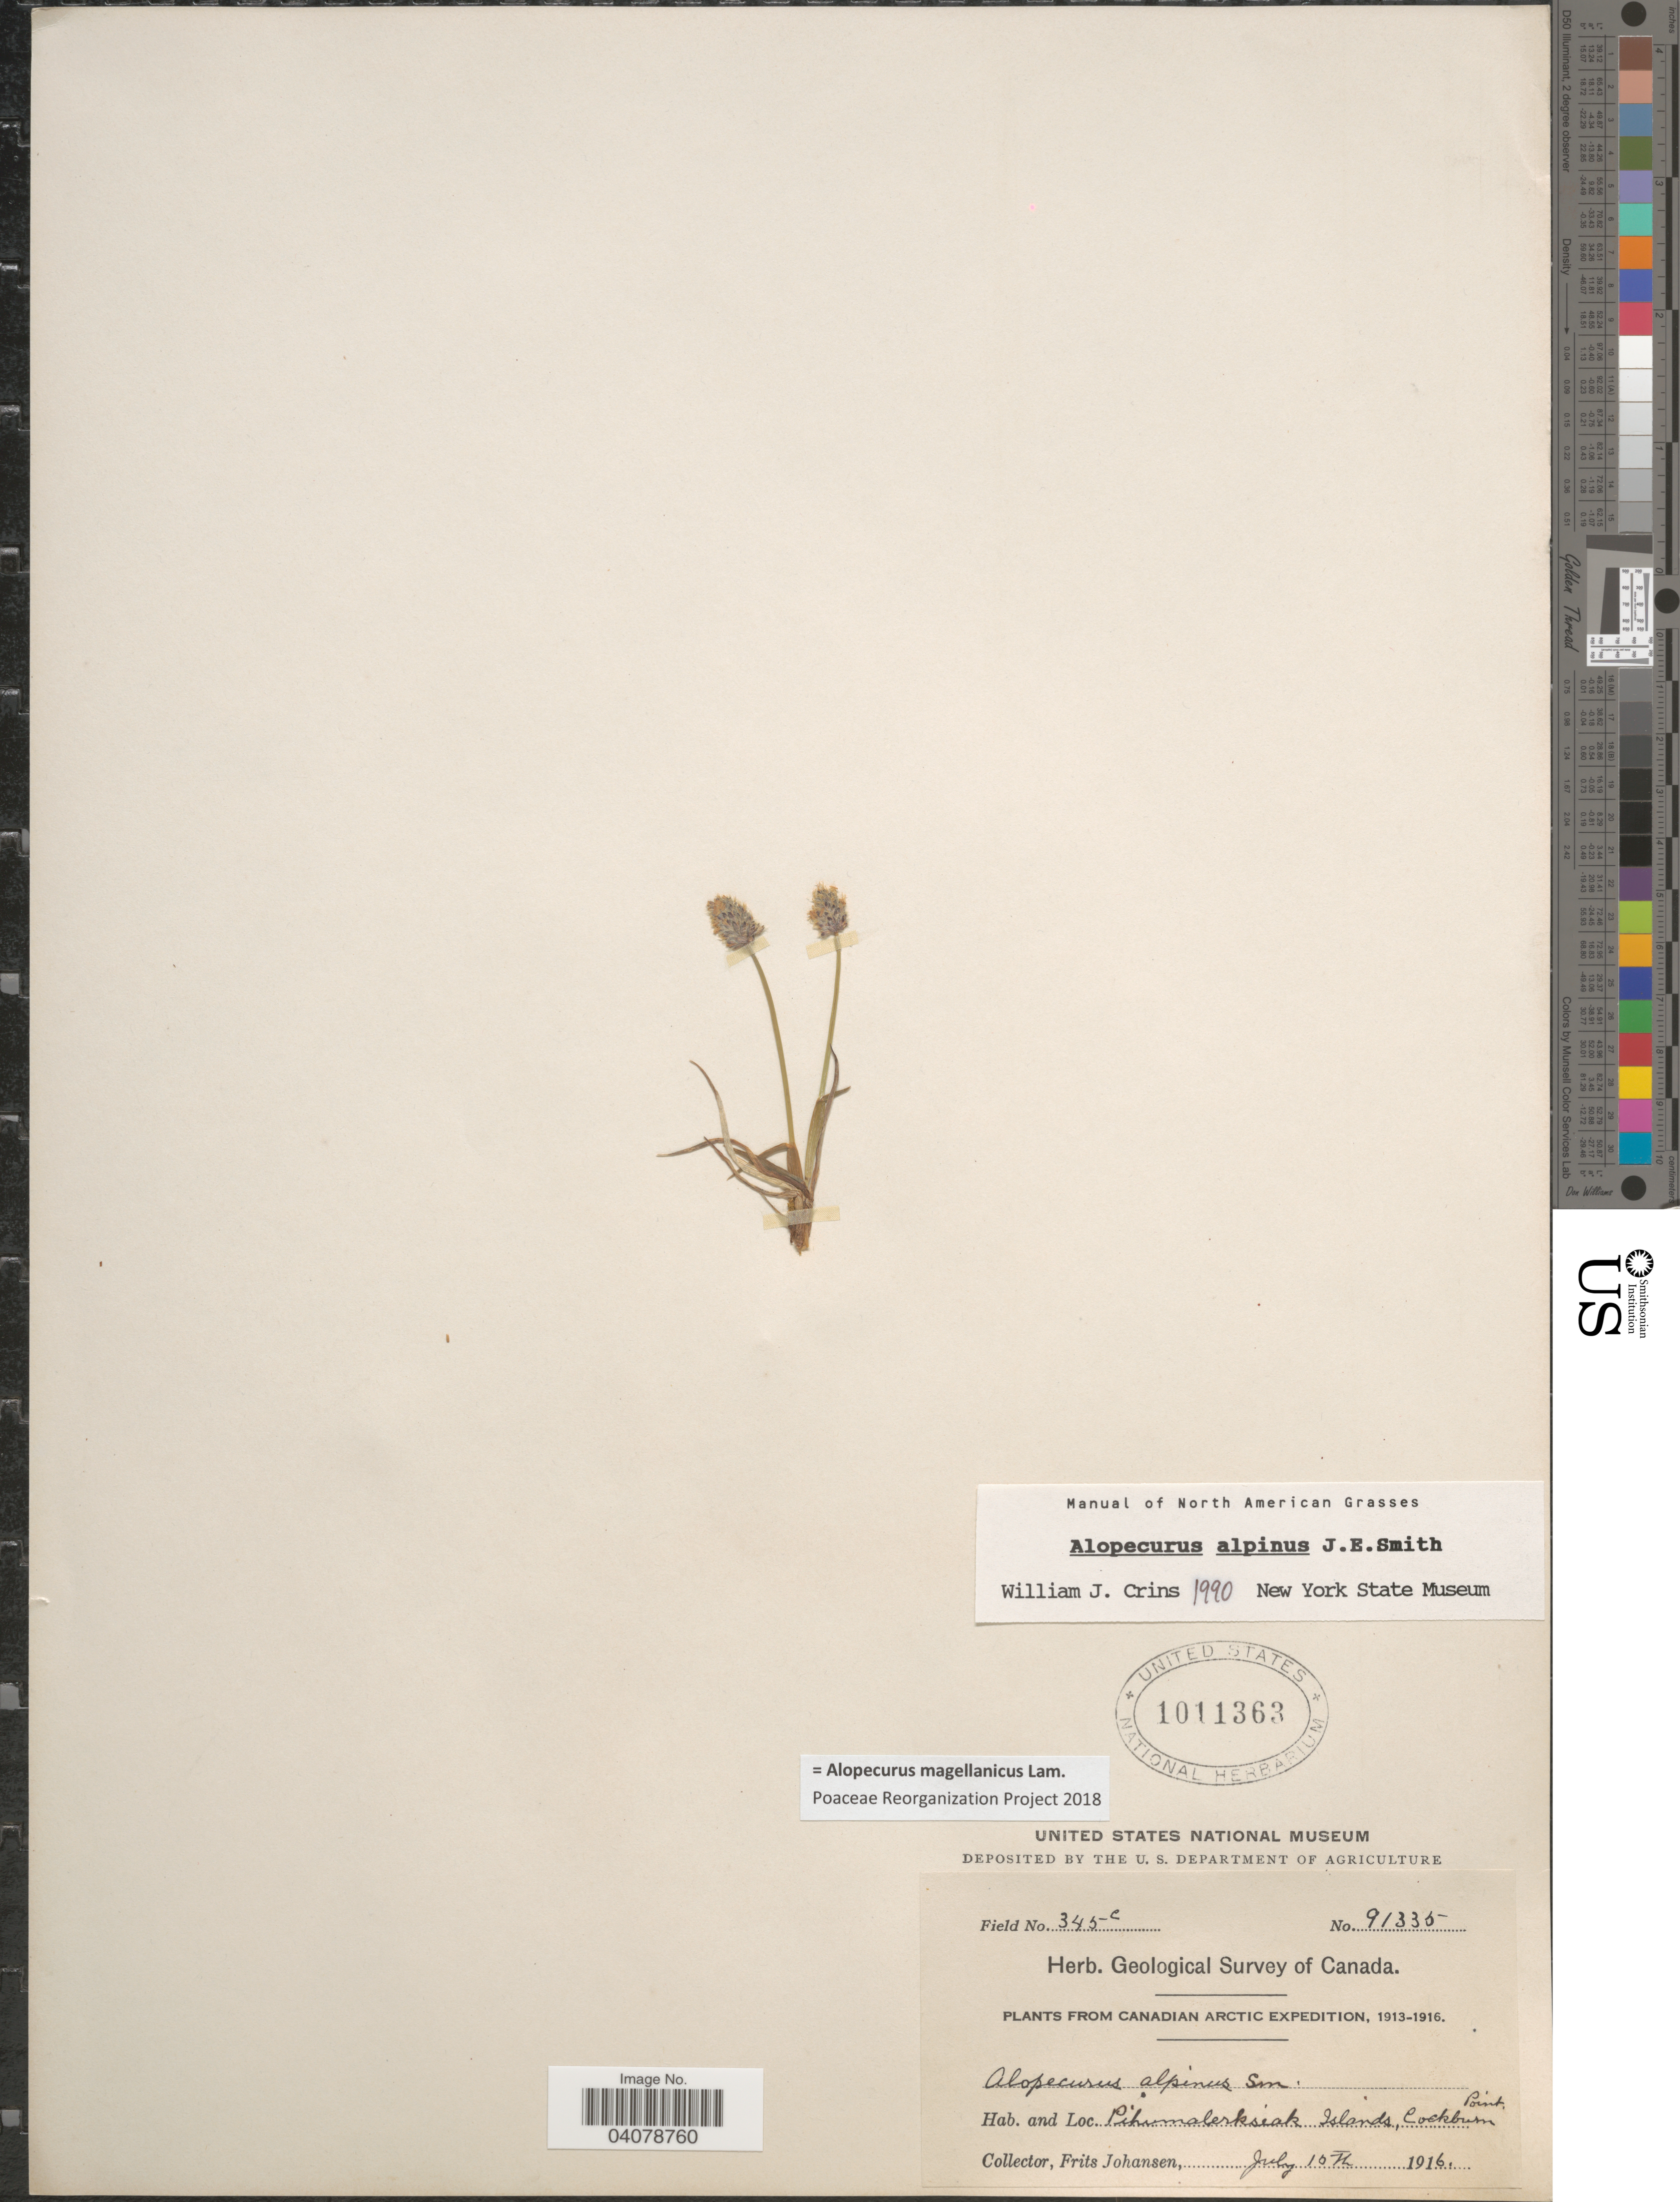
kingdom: Plantae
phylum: Tracheophyta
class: Liliopsida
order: Poales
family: Poaceae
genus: Alopecurus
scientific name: Alopecurus magellanicus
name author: Lam.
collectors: F. Johansen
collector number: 91335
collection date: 1916-07-15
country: Canada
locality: Canadian Arctic Expedition, 1913-1916. Pihumalerksiak Islands, Cockburn Point.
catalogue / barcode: US 1011363